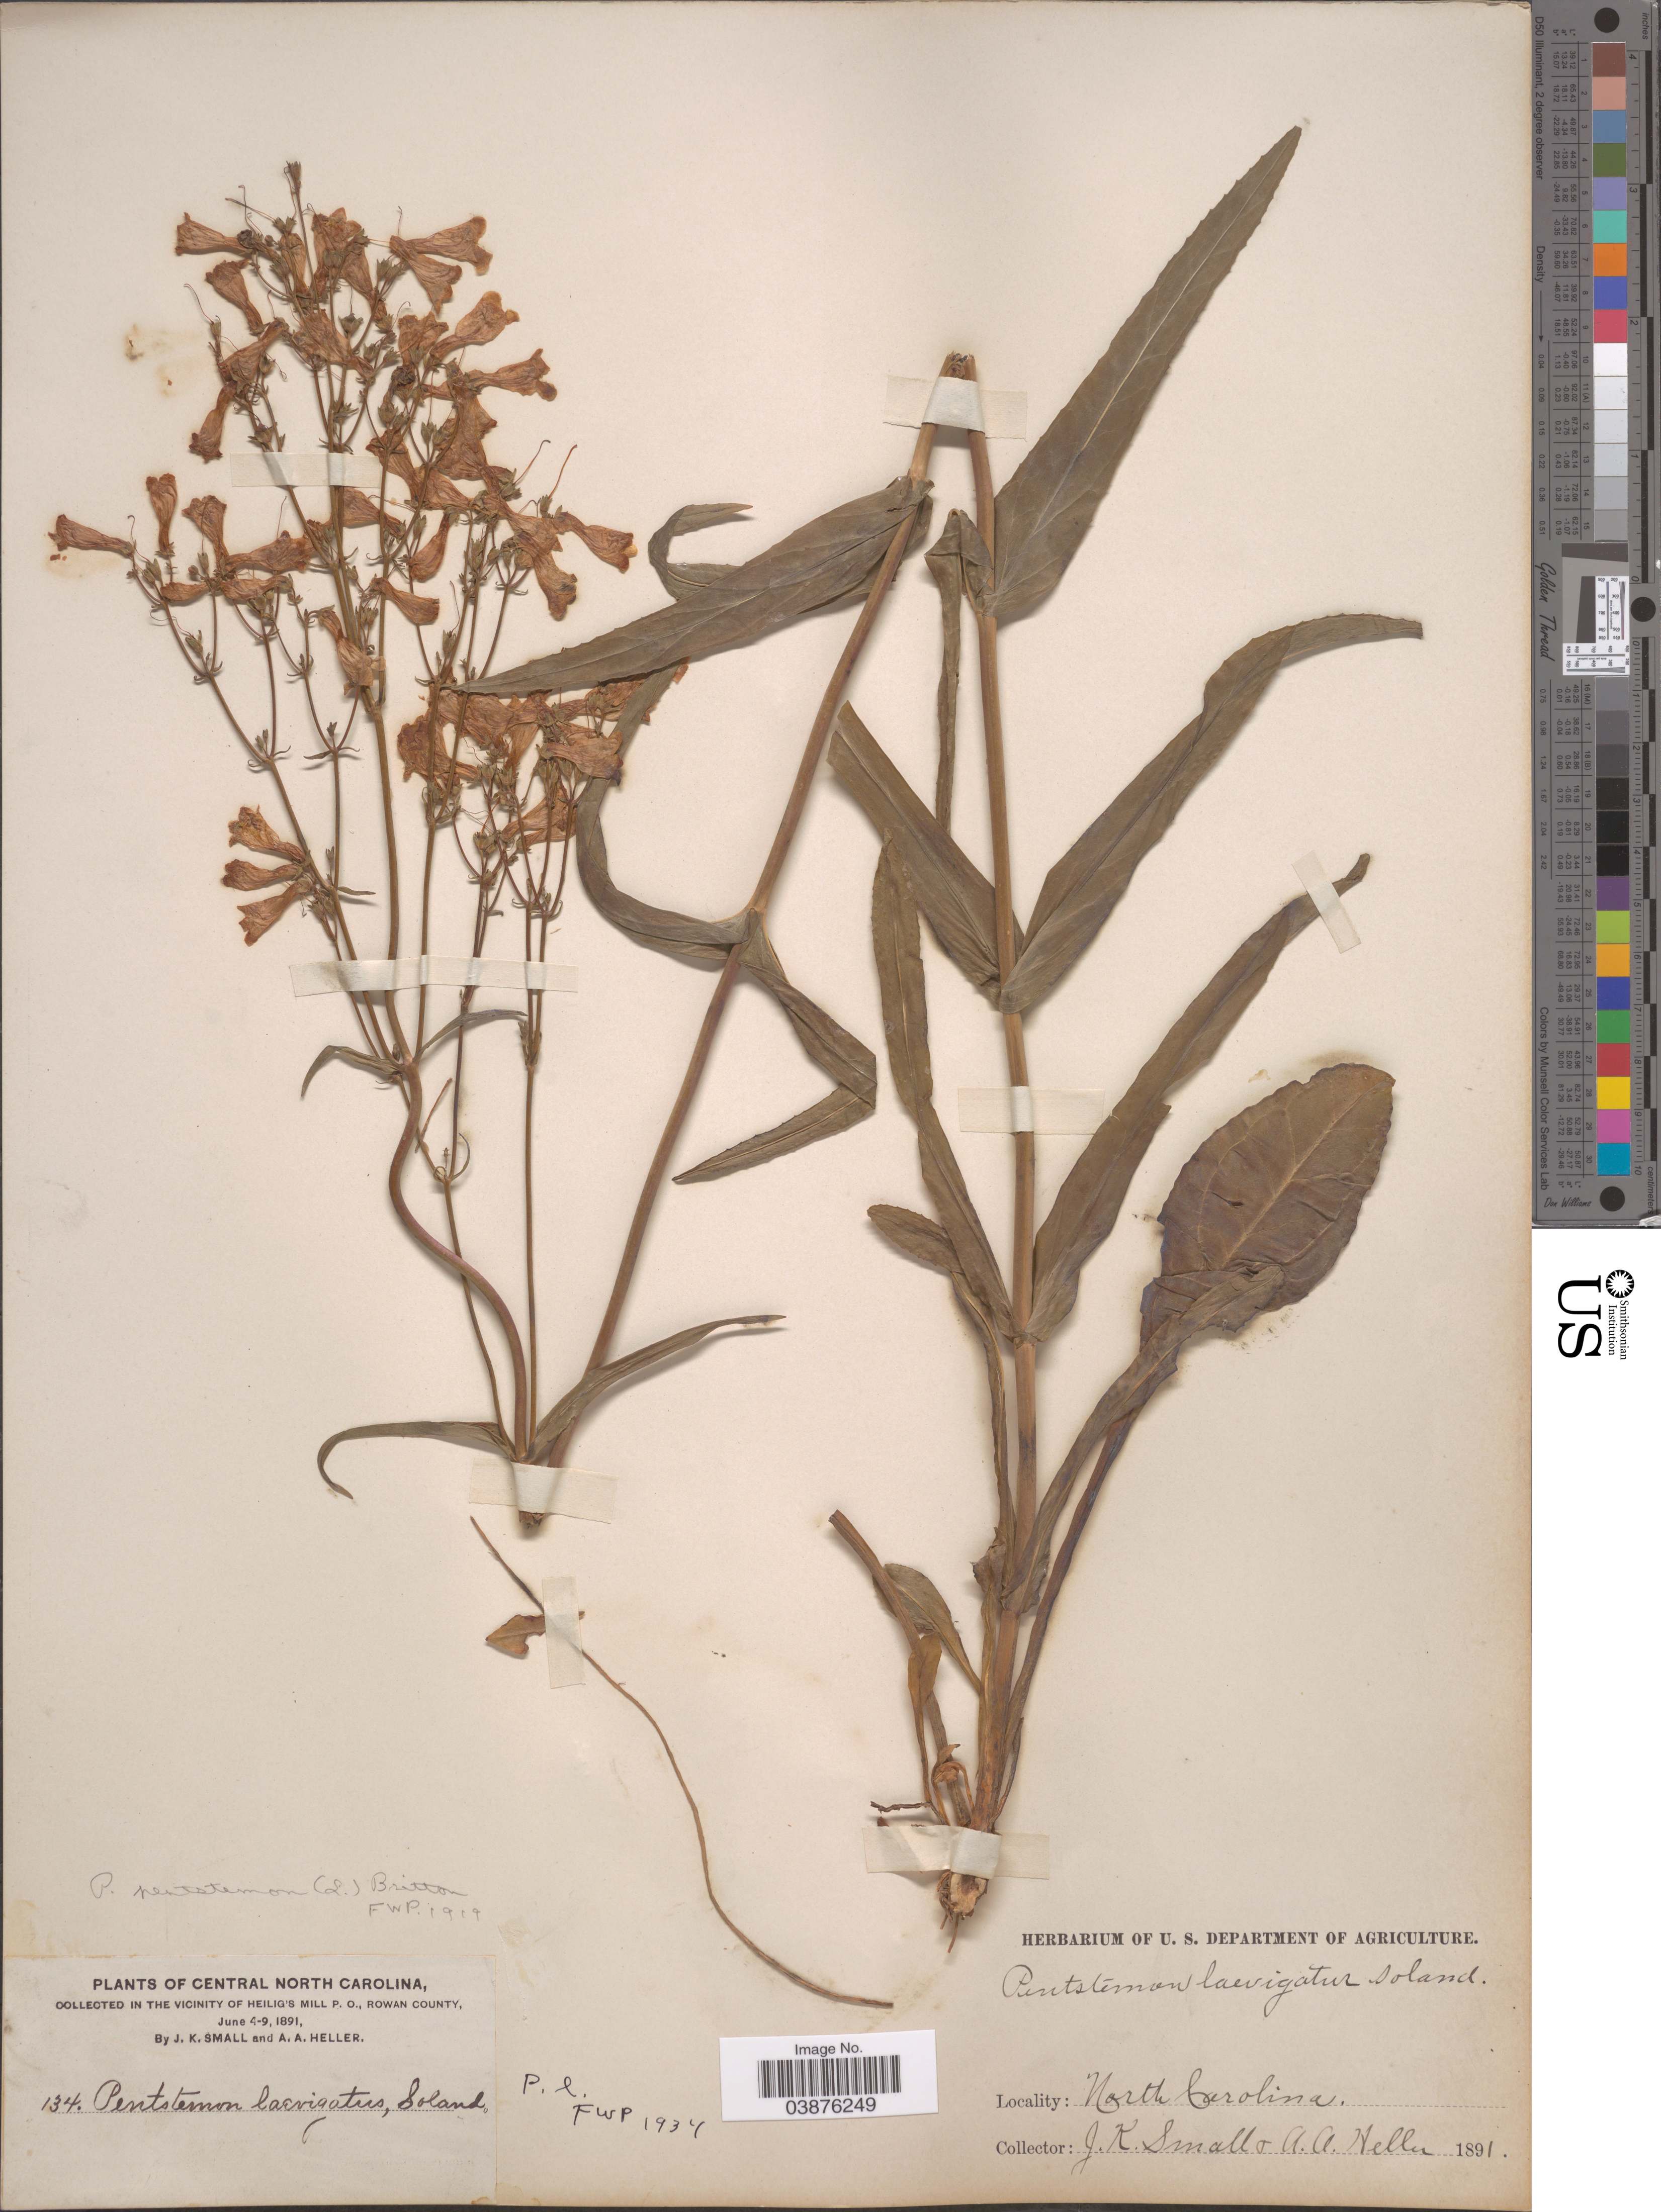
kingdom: Plantae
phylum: Tracheophyta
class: Magnoliopsida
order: Lamiales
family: Plantaginaceae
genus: Penstemon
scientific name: Penstemon laevigatus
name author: Aiton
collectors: J. K. Small & A. A. Heller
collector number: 134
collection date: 1891-06-04/1891-06-09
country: United States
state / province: North Carolina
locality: Central North Carolina. In the vicinity of Heilig's Mill P.O., Rowan County.